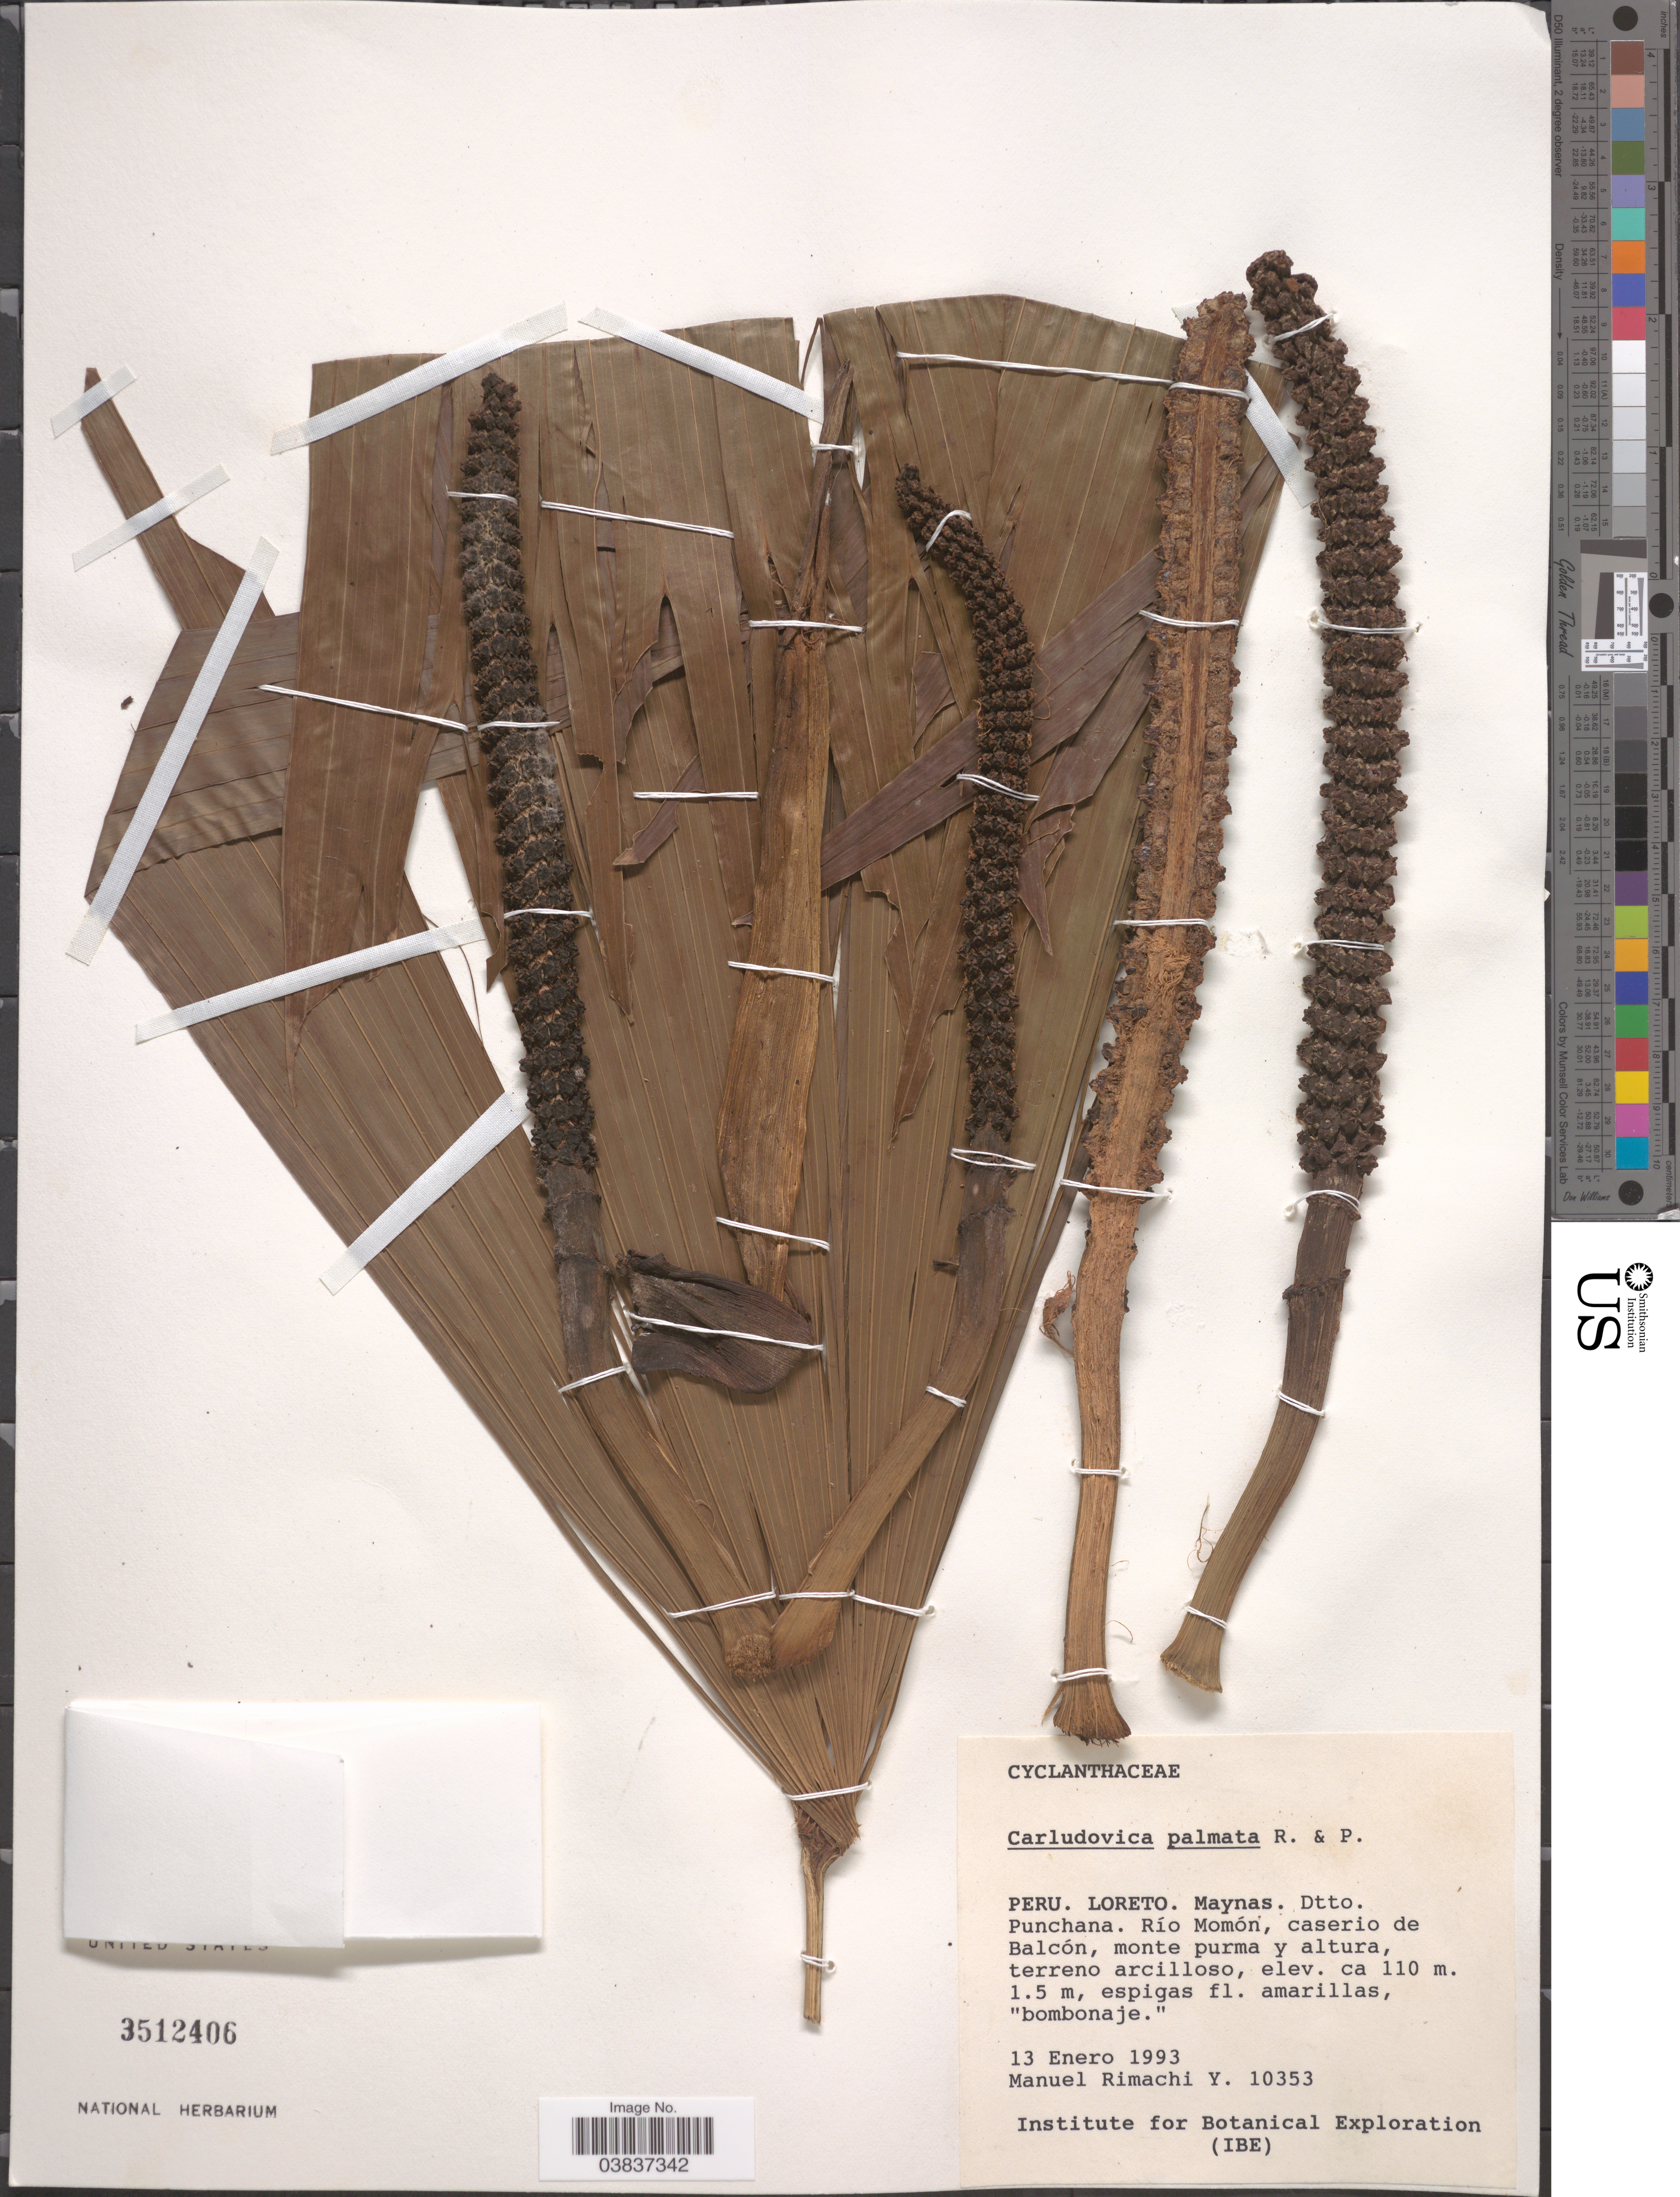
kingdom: Plantae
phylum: Tracheophyta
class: Liliopsida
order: Pandanales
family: Cyclanthaceae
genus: Carludovica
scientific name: Carludovica palmata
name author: Ruiz & Pav.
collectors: M. Rimachi Y.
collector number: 10353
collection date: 1993-01-13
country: Peru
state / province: Loreto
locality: Maynas. Dtto. Punchana. Río Momón, caserio de Balcón.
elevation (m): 110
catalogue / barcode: US 3512406